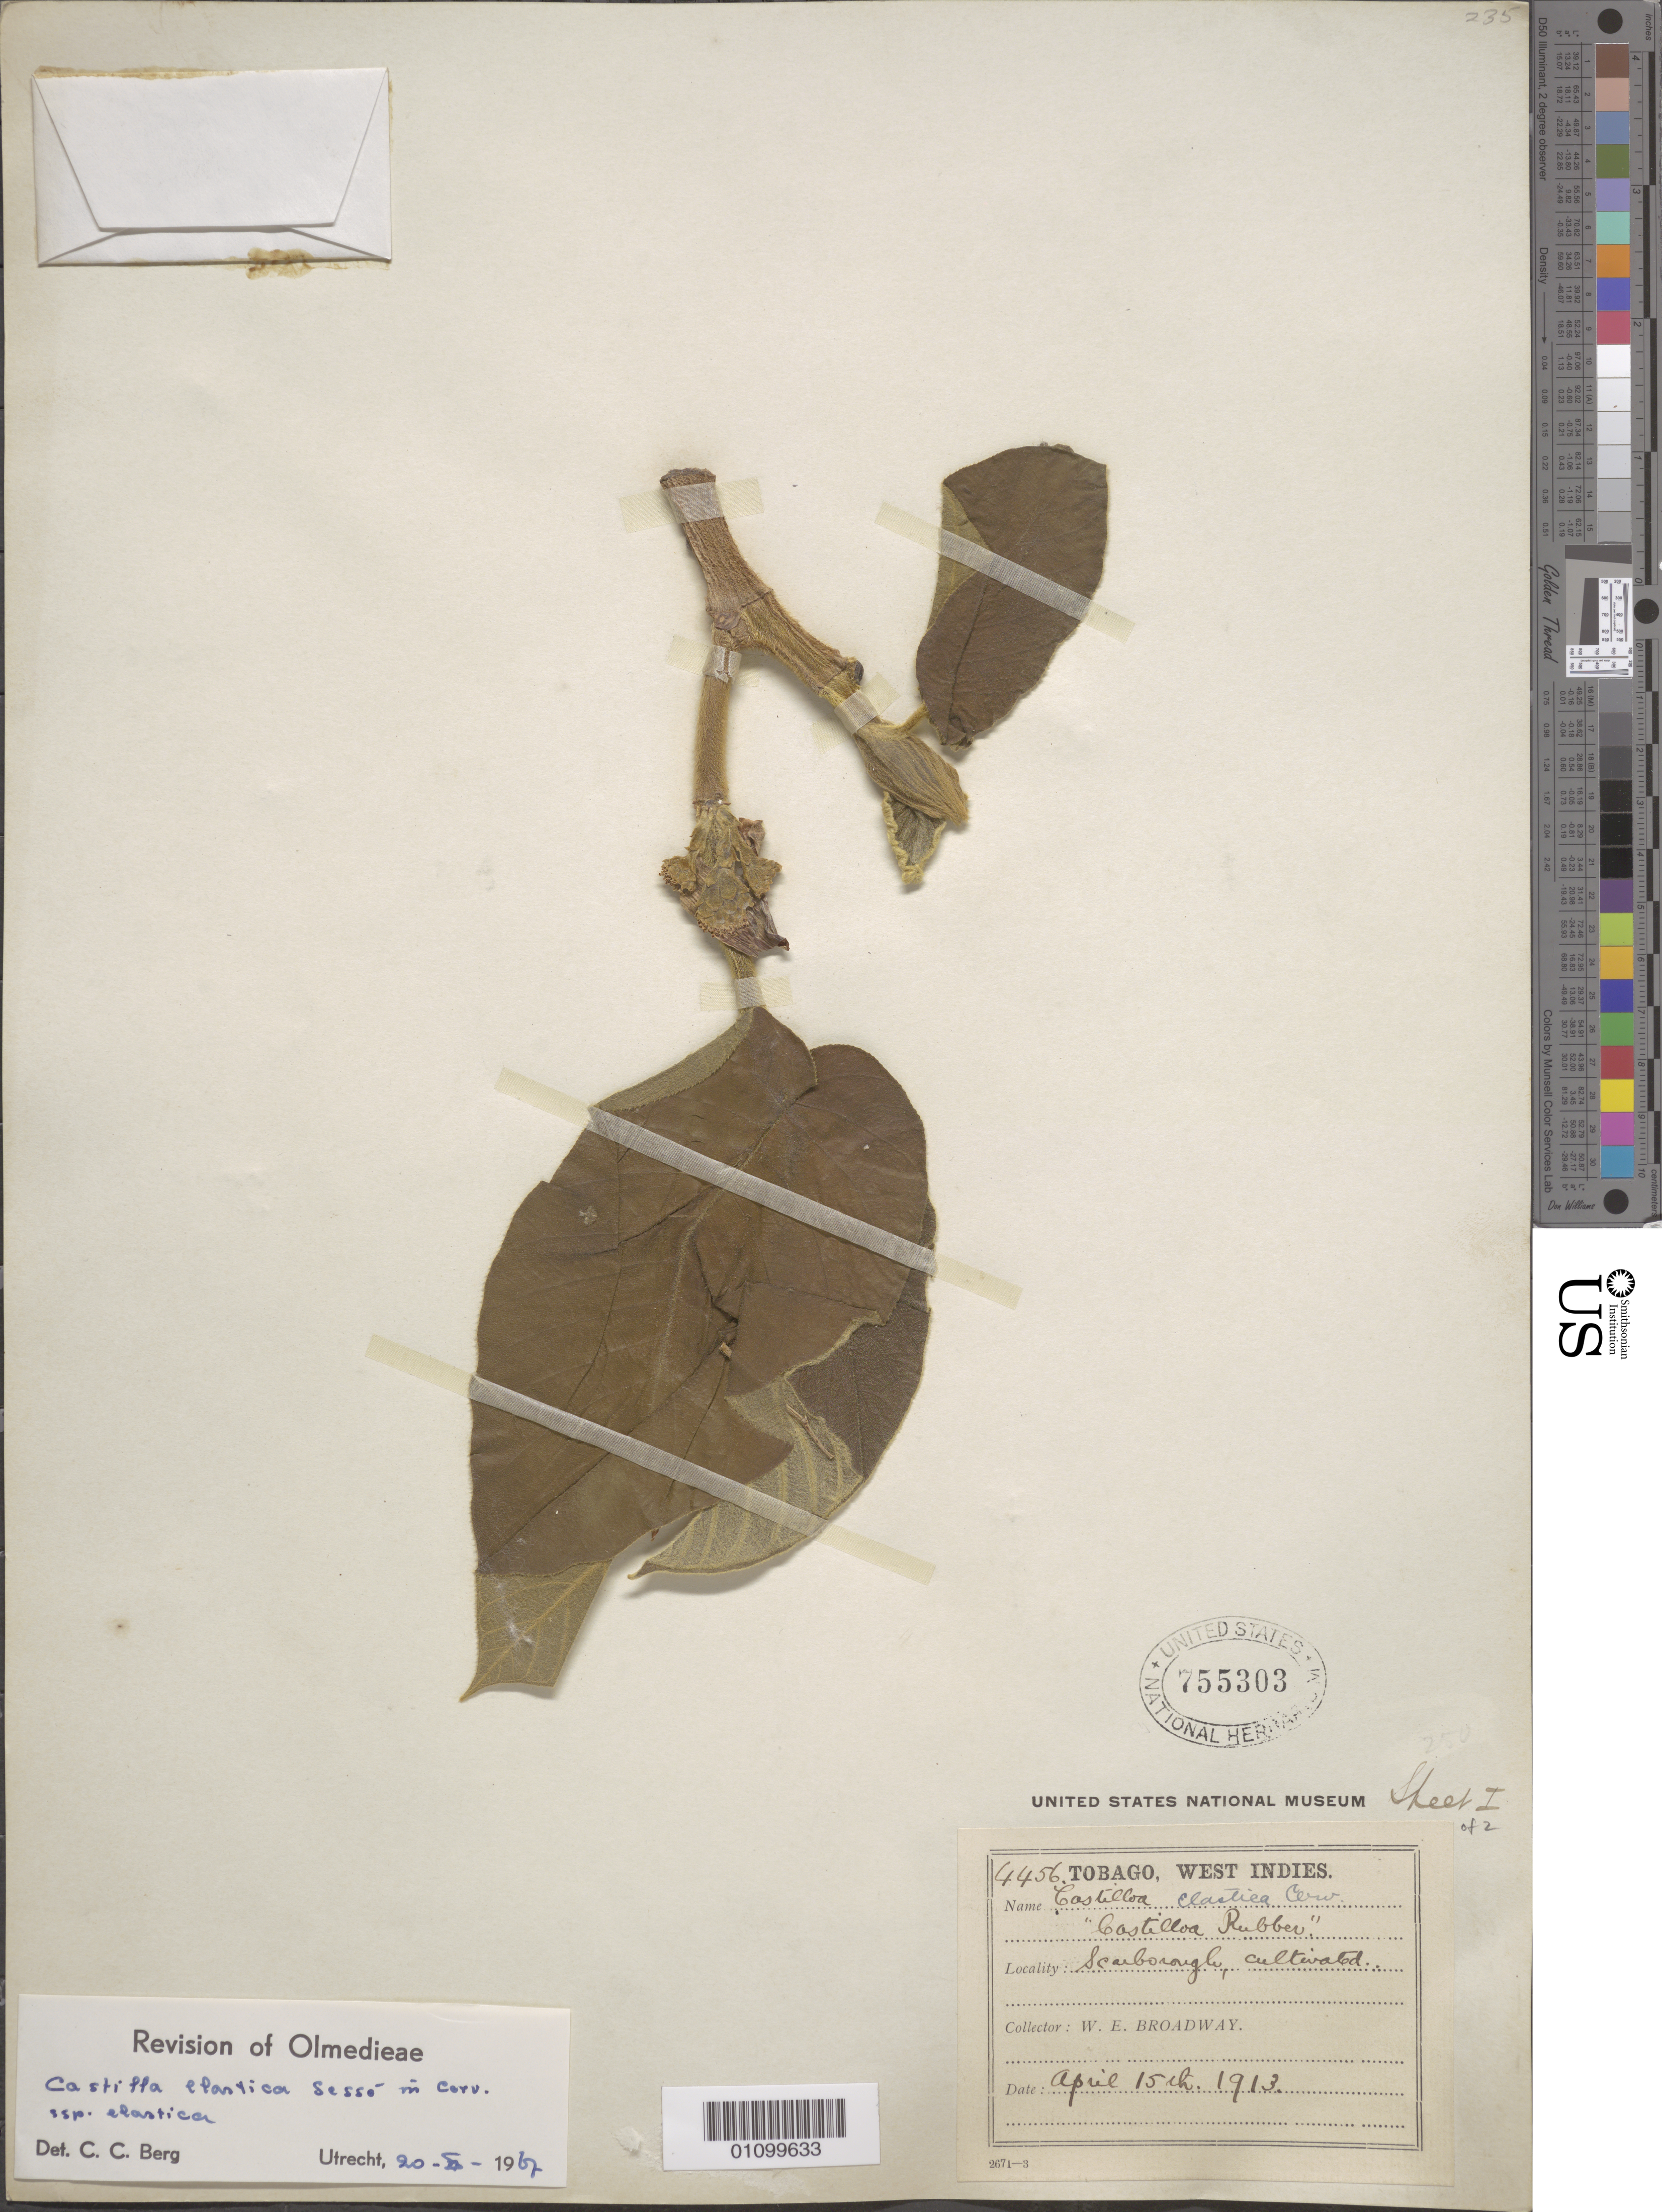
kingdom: Plantae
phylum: Tracheophyta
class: Magnoliopsida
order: Rosales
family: Moraceae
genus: Castilla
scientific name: Castilla elastica subsp. elastica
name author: Sessé ex Cerv.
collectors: W. E. Broadway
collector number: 4456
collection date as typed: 15 Apr 1913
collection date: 1913-04-15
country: Trinidad and Tobago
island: Tobago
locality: Scarborough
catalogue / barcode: US 755303